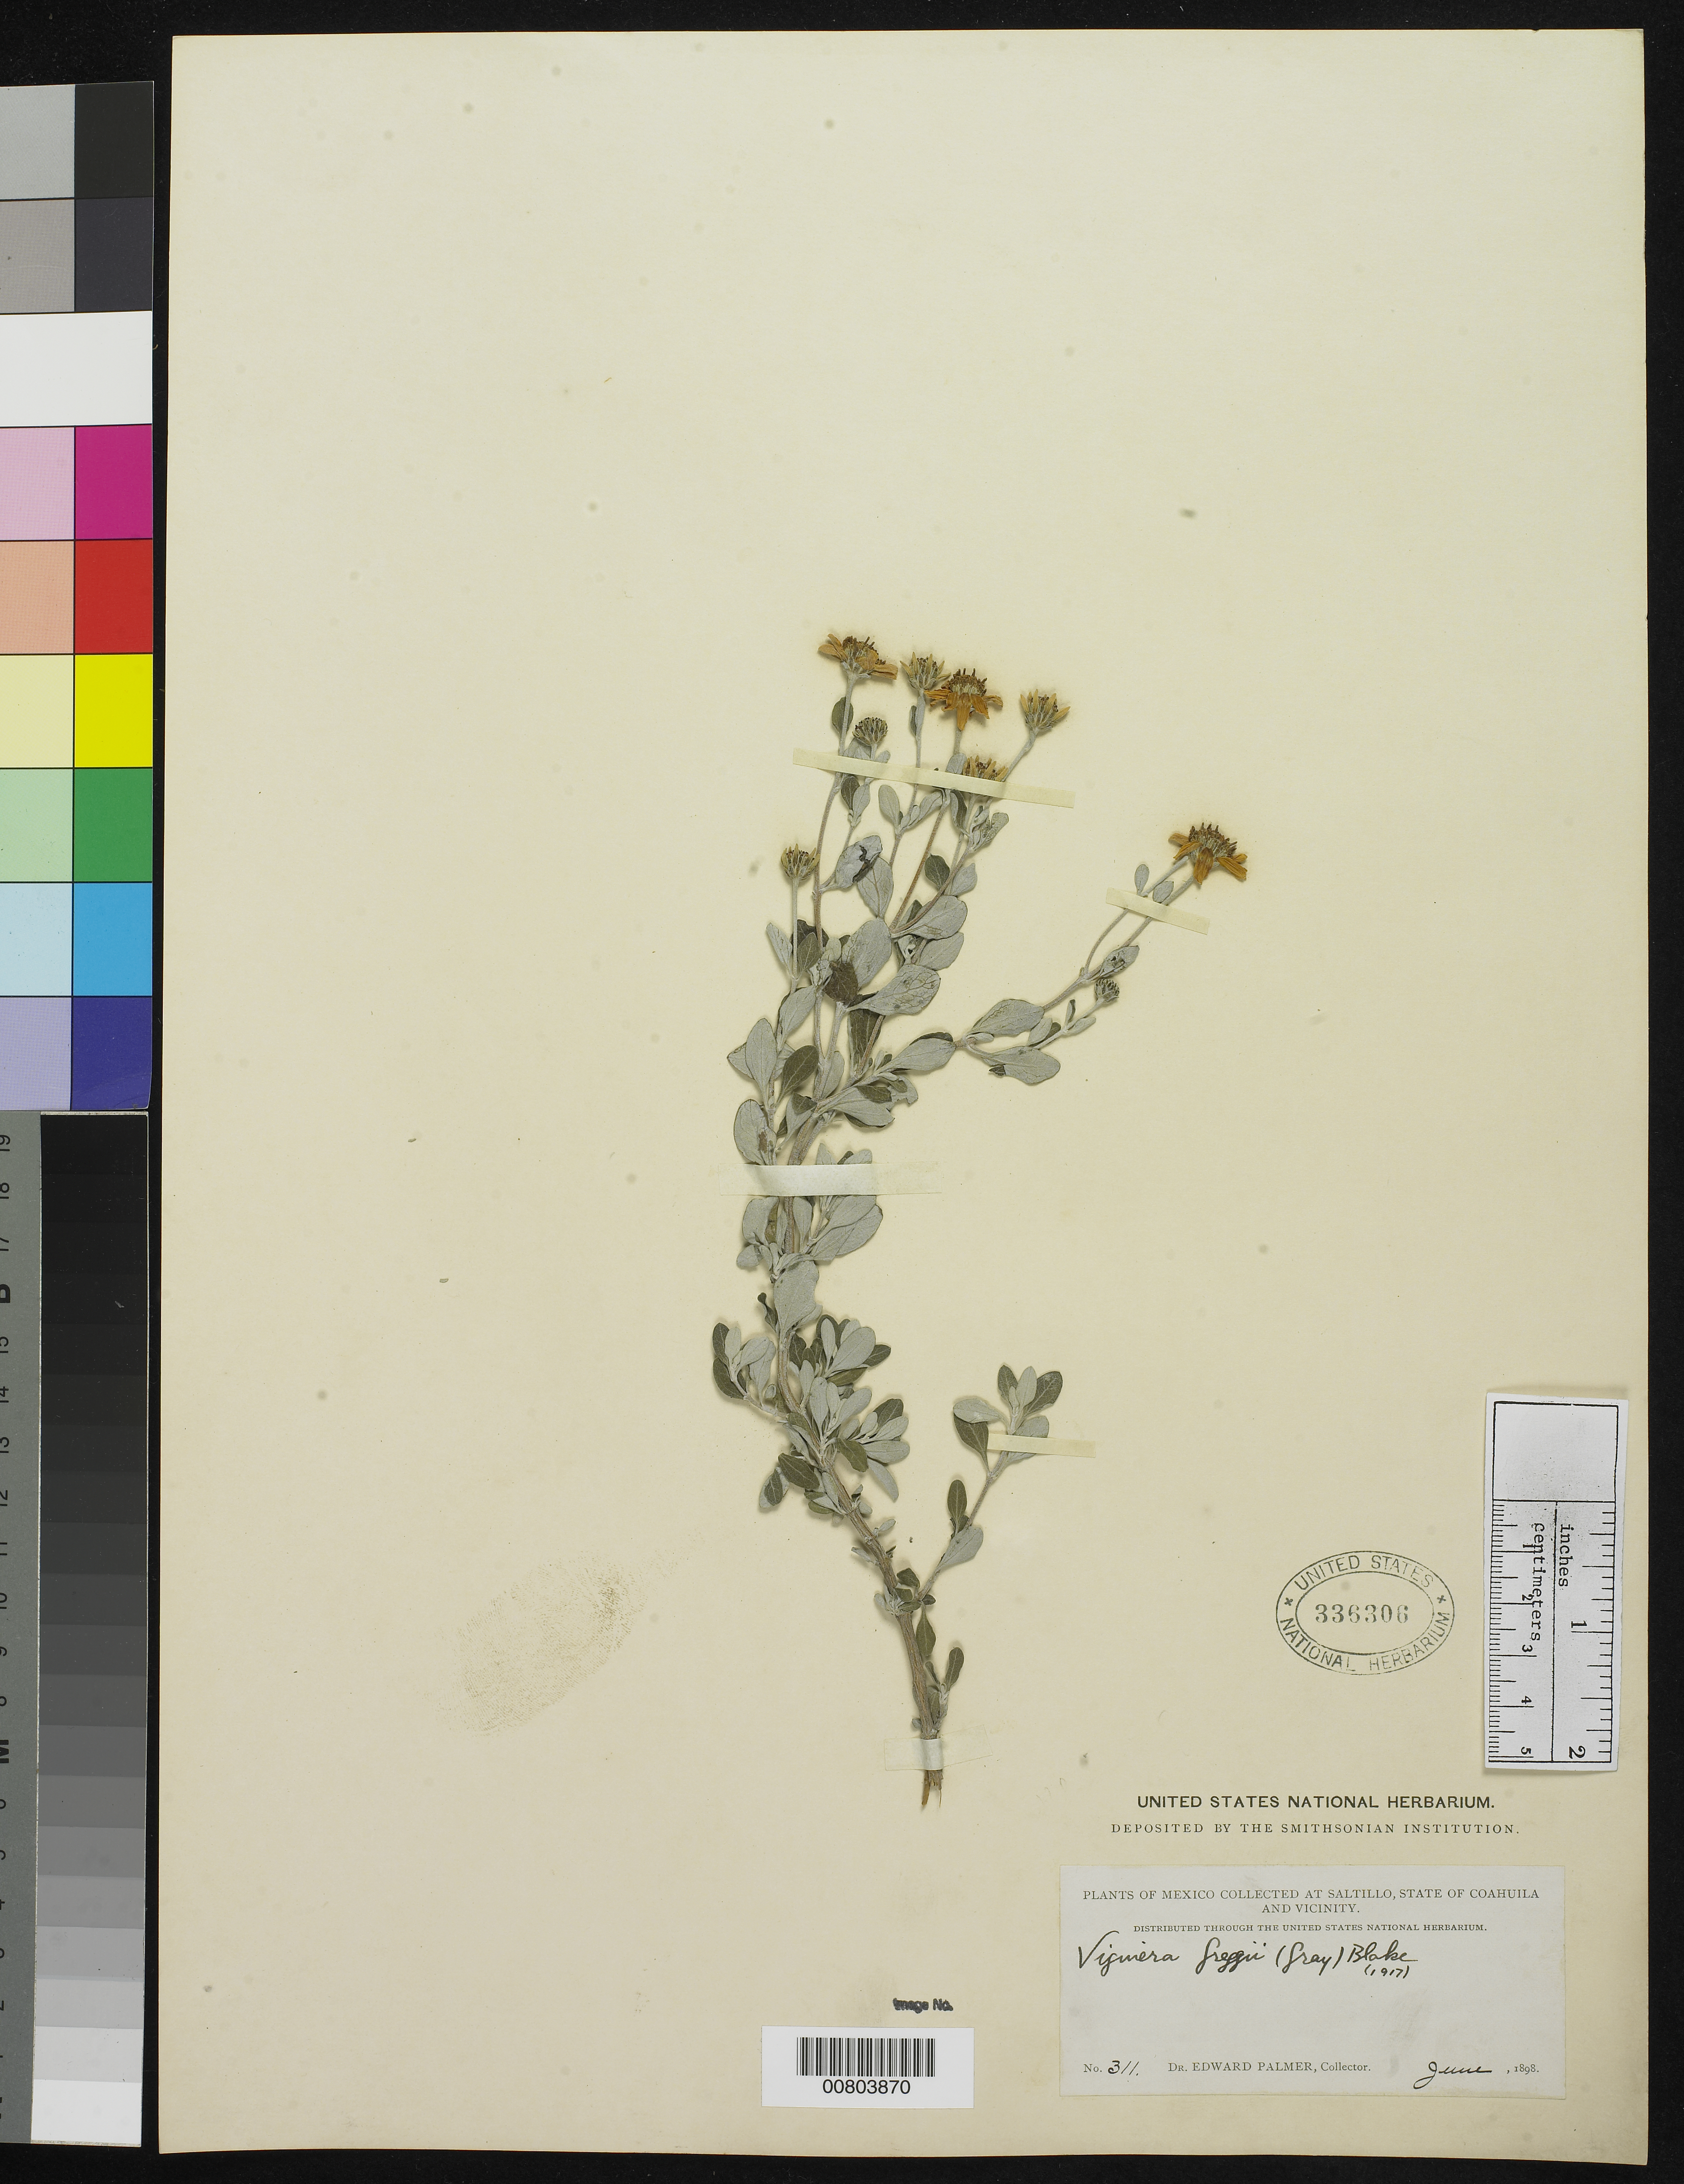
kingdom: Plantae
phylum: Tracheophyta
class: Magnoliopsida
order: Asterales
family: Asteraceae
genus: Viguiera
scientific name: Viguiera greggii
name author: (A. Gray) S.F. Blake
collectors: E. Palmer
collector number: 311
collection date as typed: Jun 1898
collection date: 1898-06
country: Mexico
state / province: Coahuila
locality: Saltillo, Coahuila and vicinity.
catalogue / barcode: US 336306